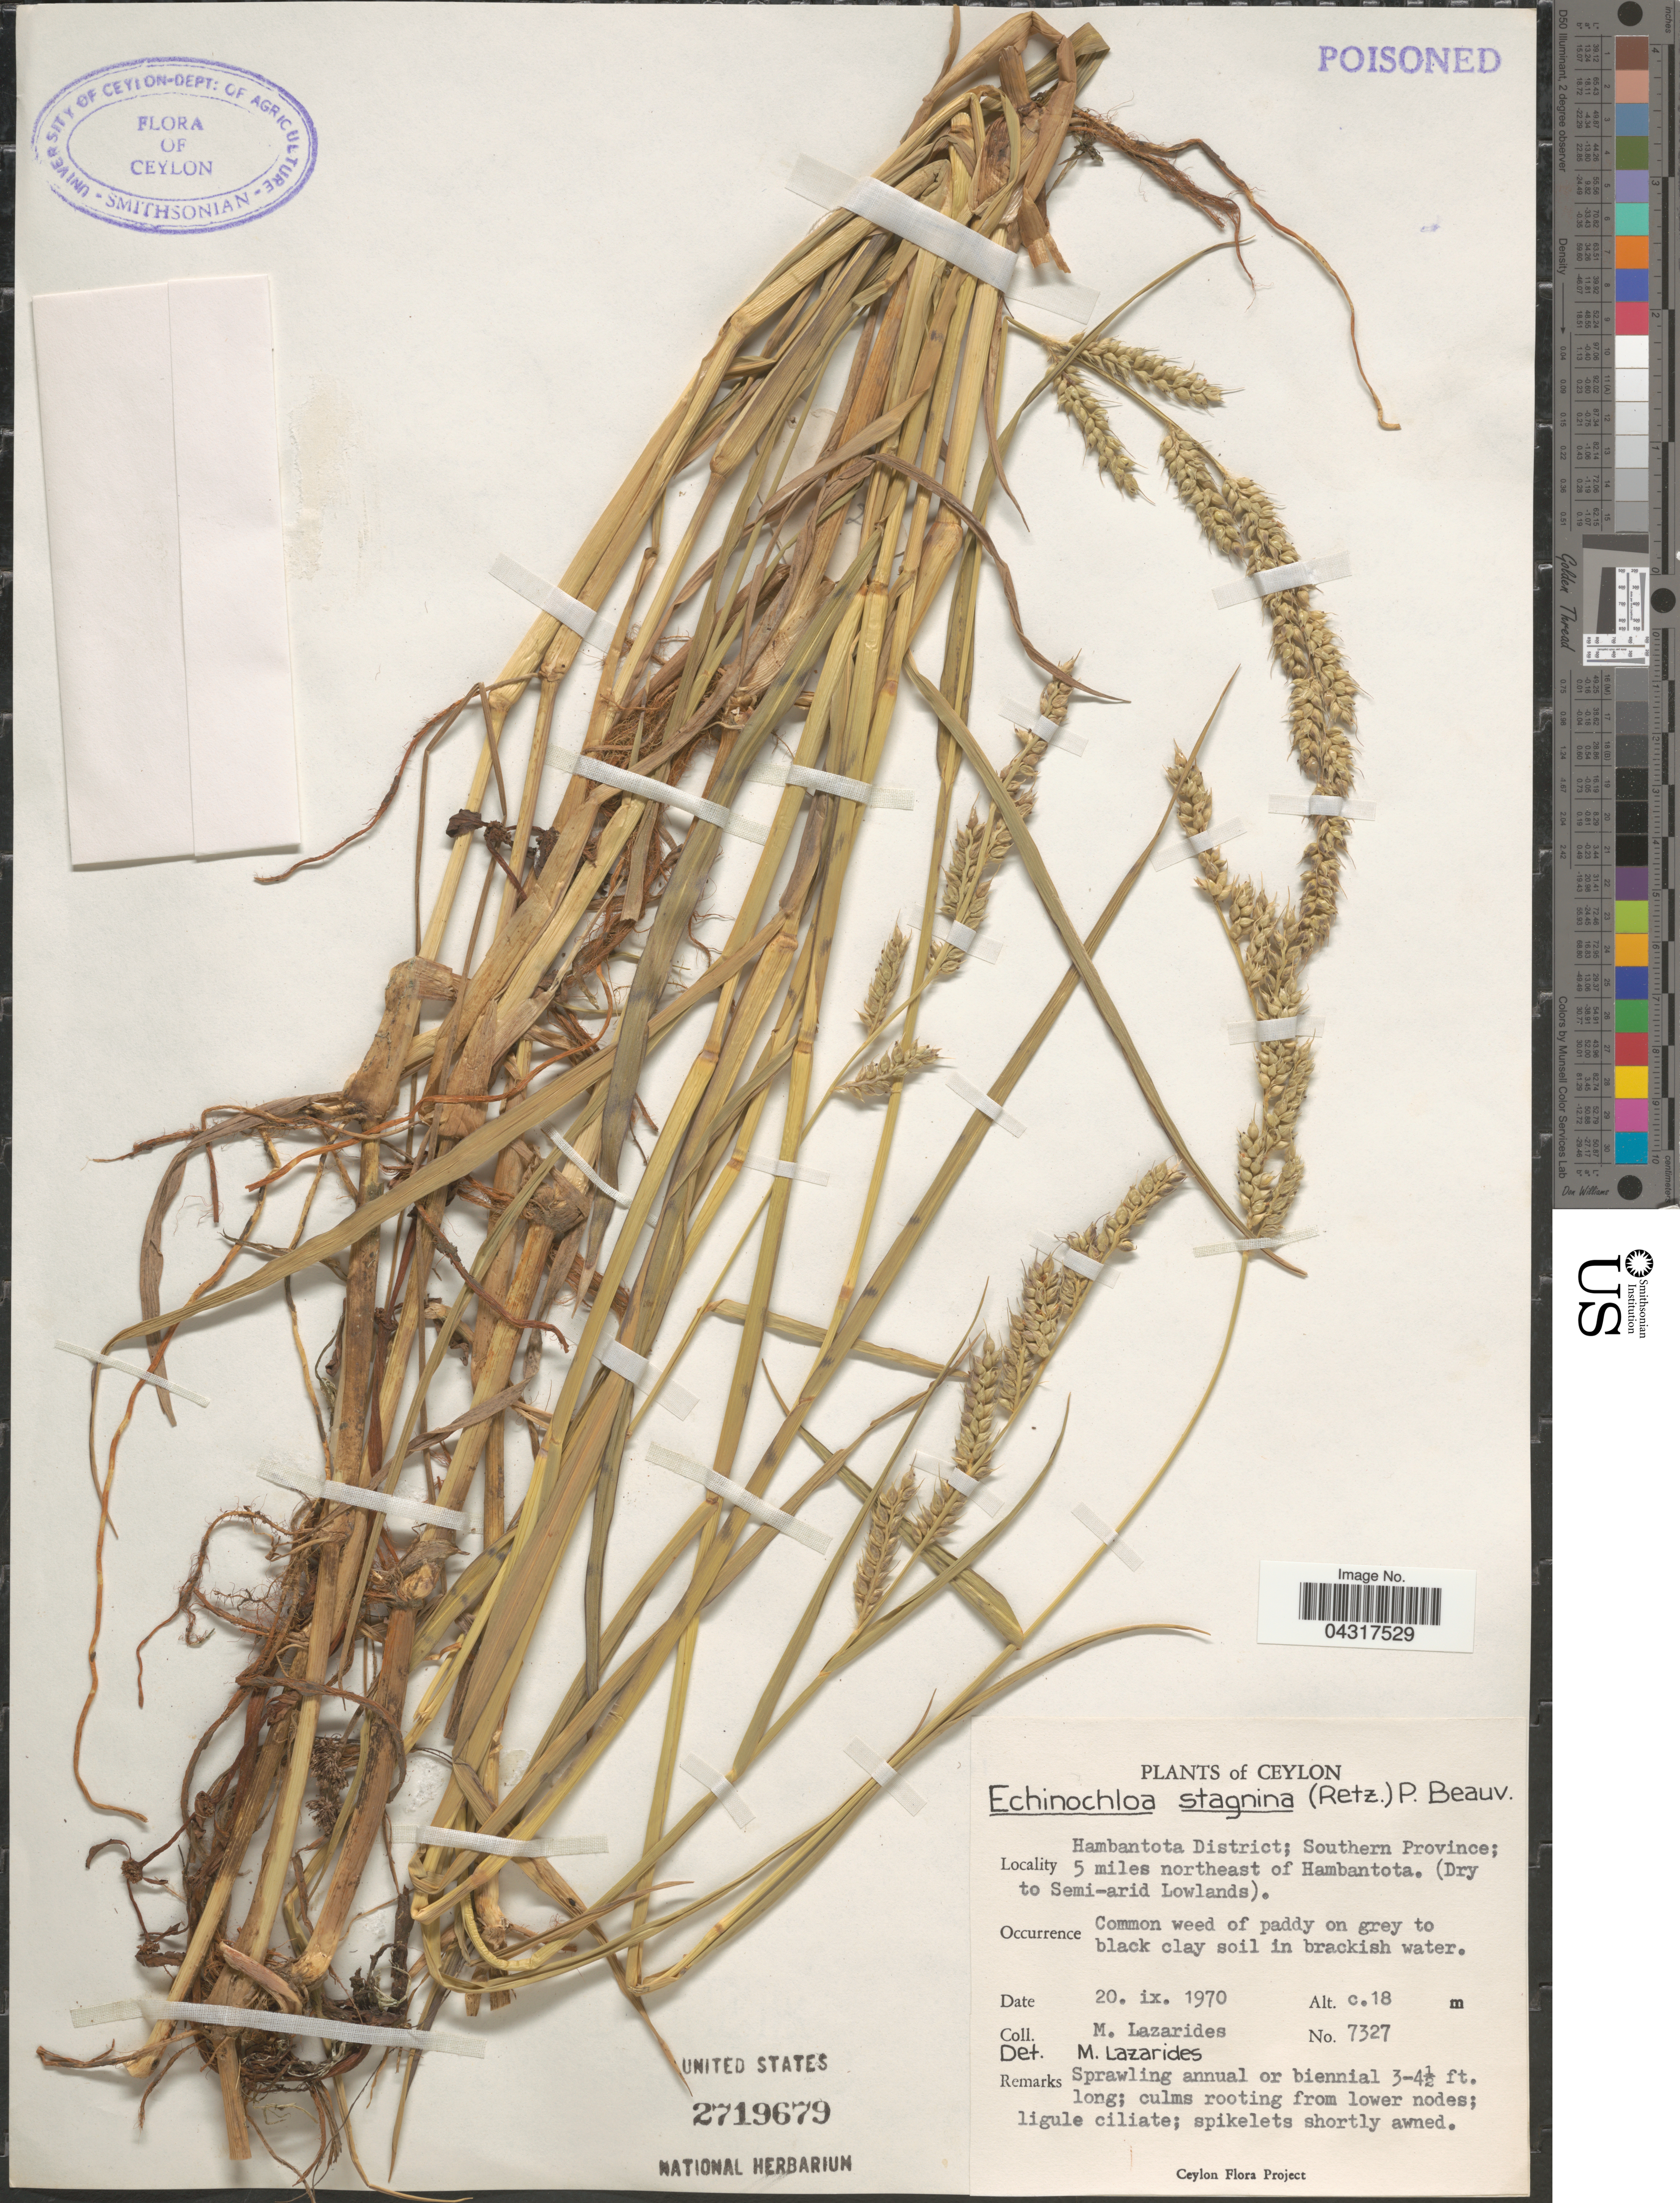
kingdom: Plantae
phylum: Tracheophyta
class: Liliopsida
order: Poales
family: Poaceae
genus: Echinochloa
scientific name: Echinochloa stagnina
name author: (Retz.) P. Beauv.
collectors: M. Lazarides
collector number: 7327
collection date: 1970-09-20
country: Sri Lanka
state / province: Southern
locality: Ceylon. Hambantota District; 5 miles northeast of Hambantota. (Dry to Semi-arid Lowlands).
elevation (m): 18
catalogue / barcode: US 2719679